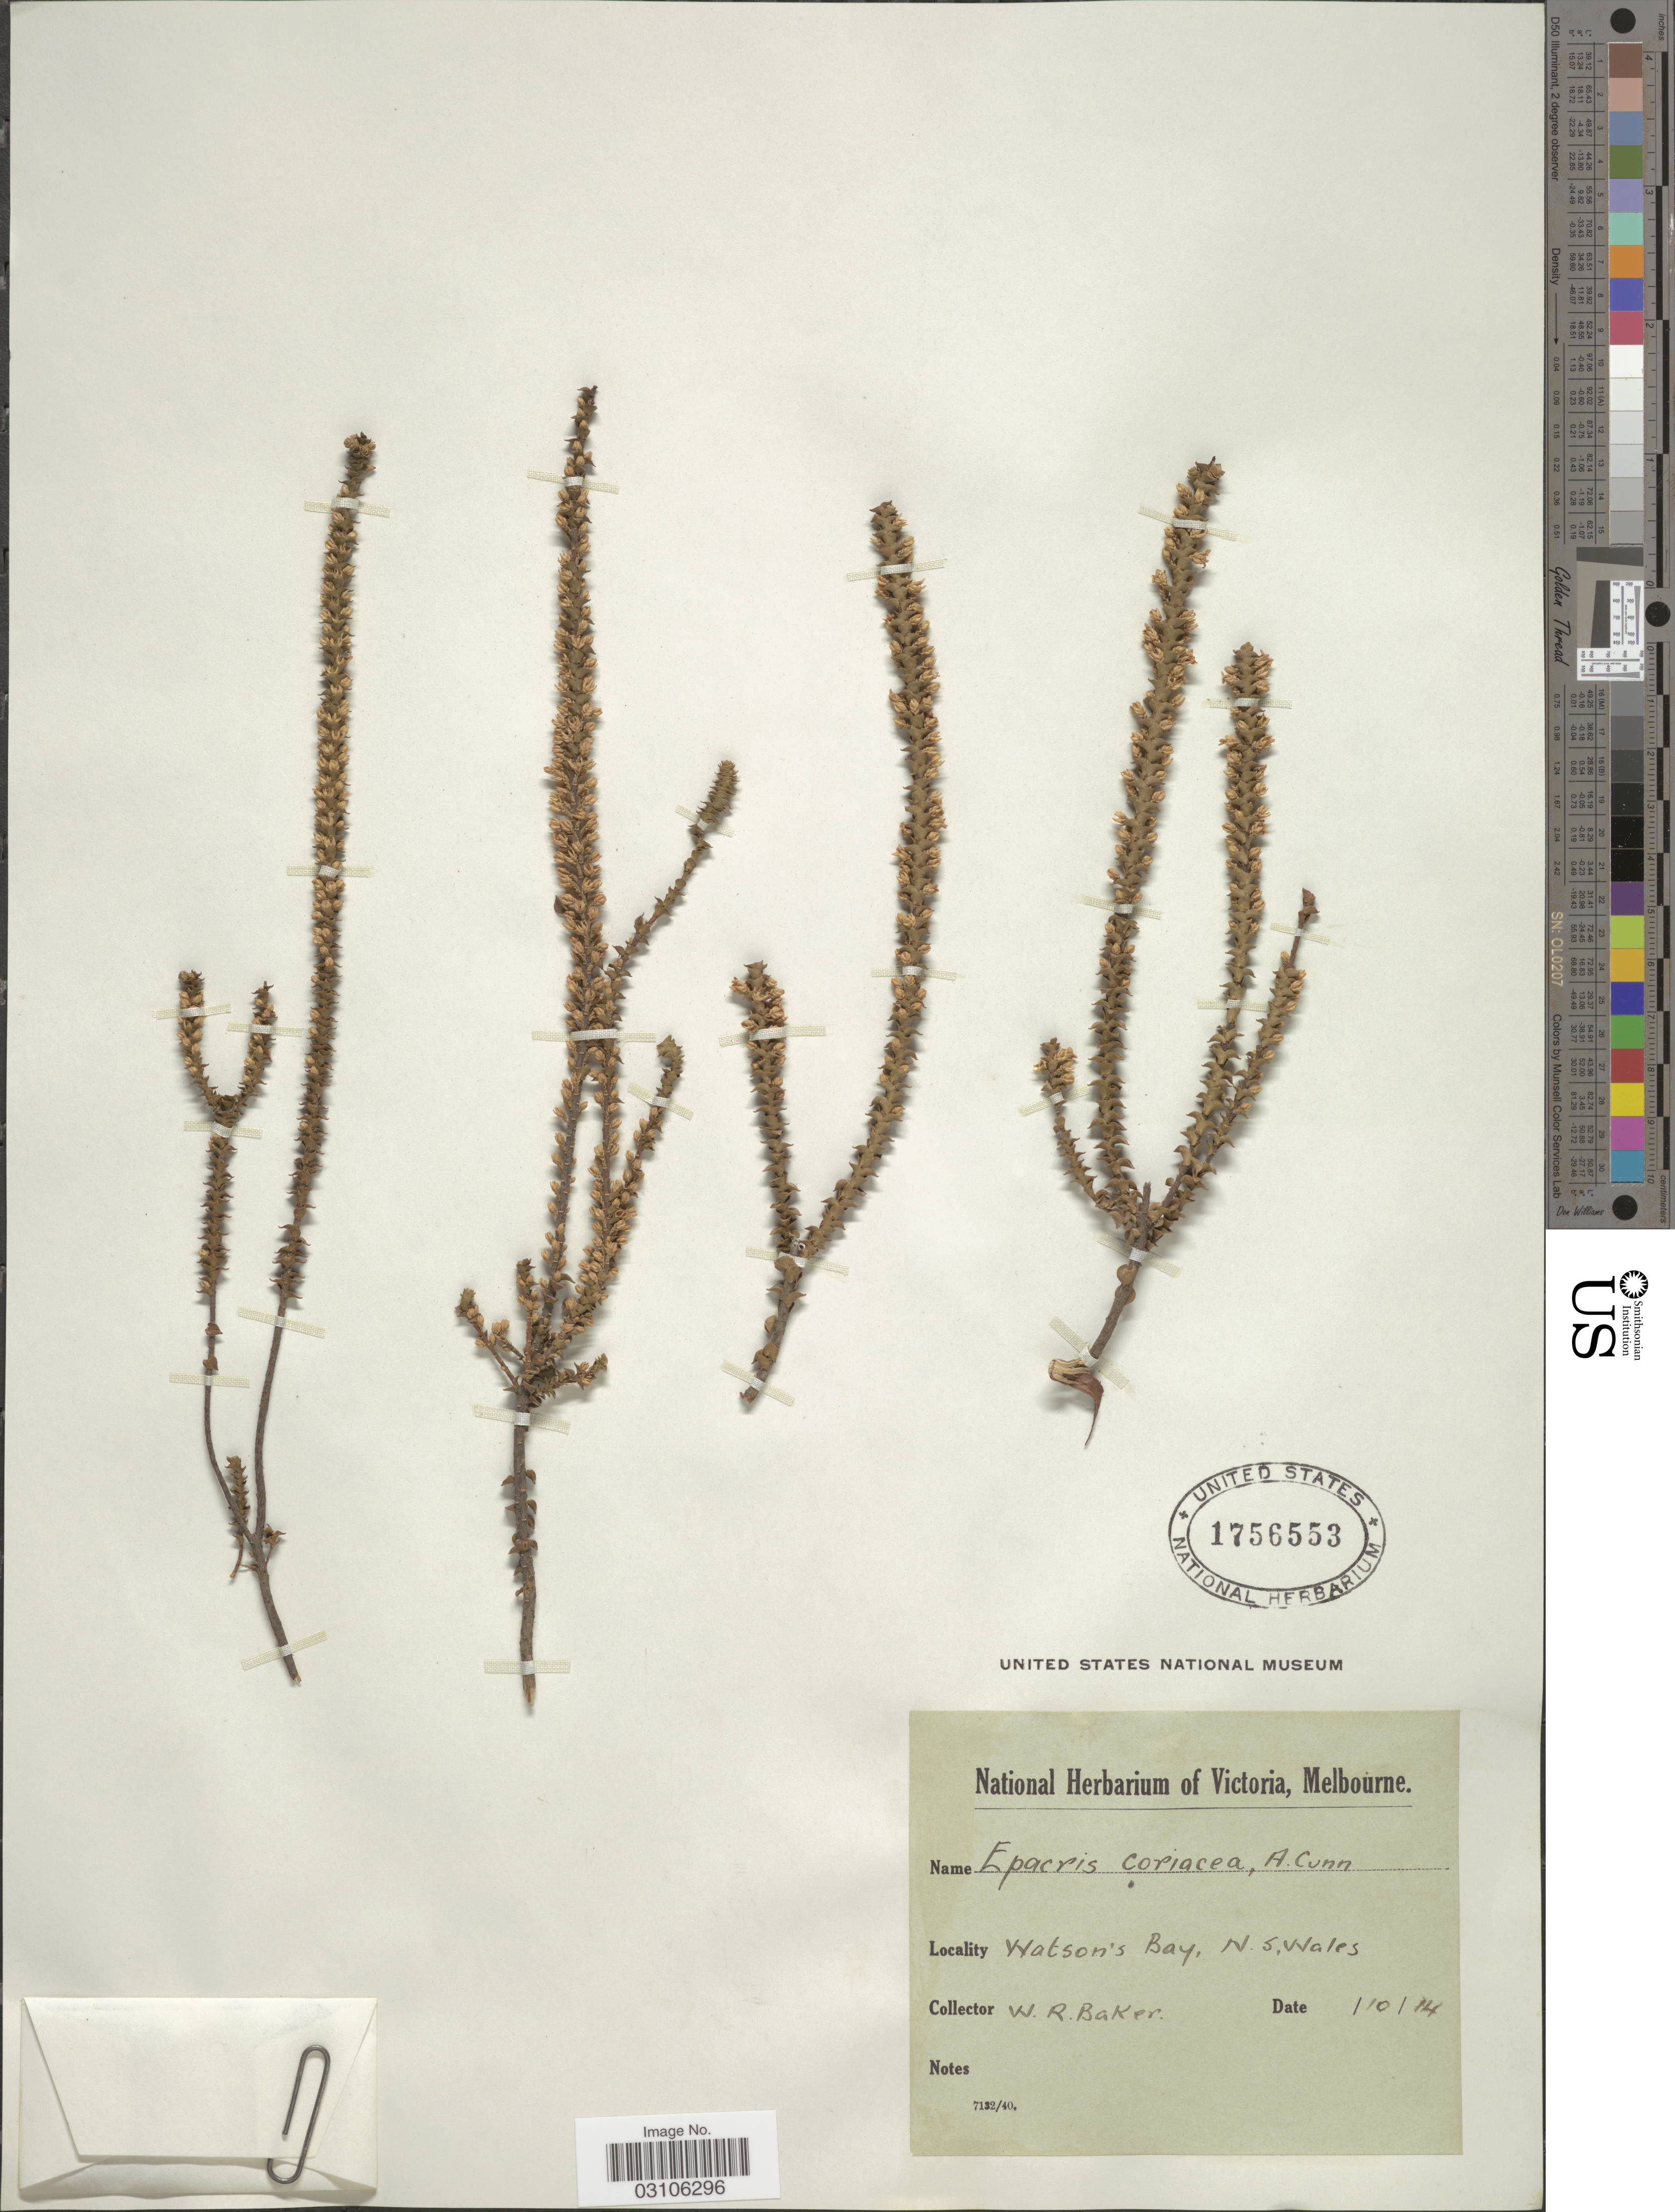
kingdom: Plantae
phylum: Tracheophyta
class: Magnoliopsida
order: Ericales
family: Ericaceae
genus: Epacris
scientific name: Epacris coriacea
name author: A. Cunn. ex DC.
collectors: W. Baker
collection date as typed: Transcribed d/m/y: /10/14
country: Australia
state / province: New South Wales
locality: Watson's Bay.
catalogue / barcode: US 1756553